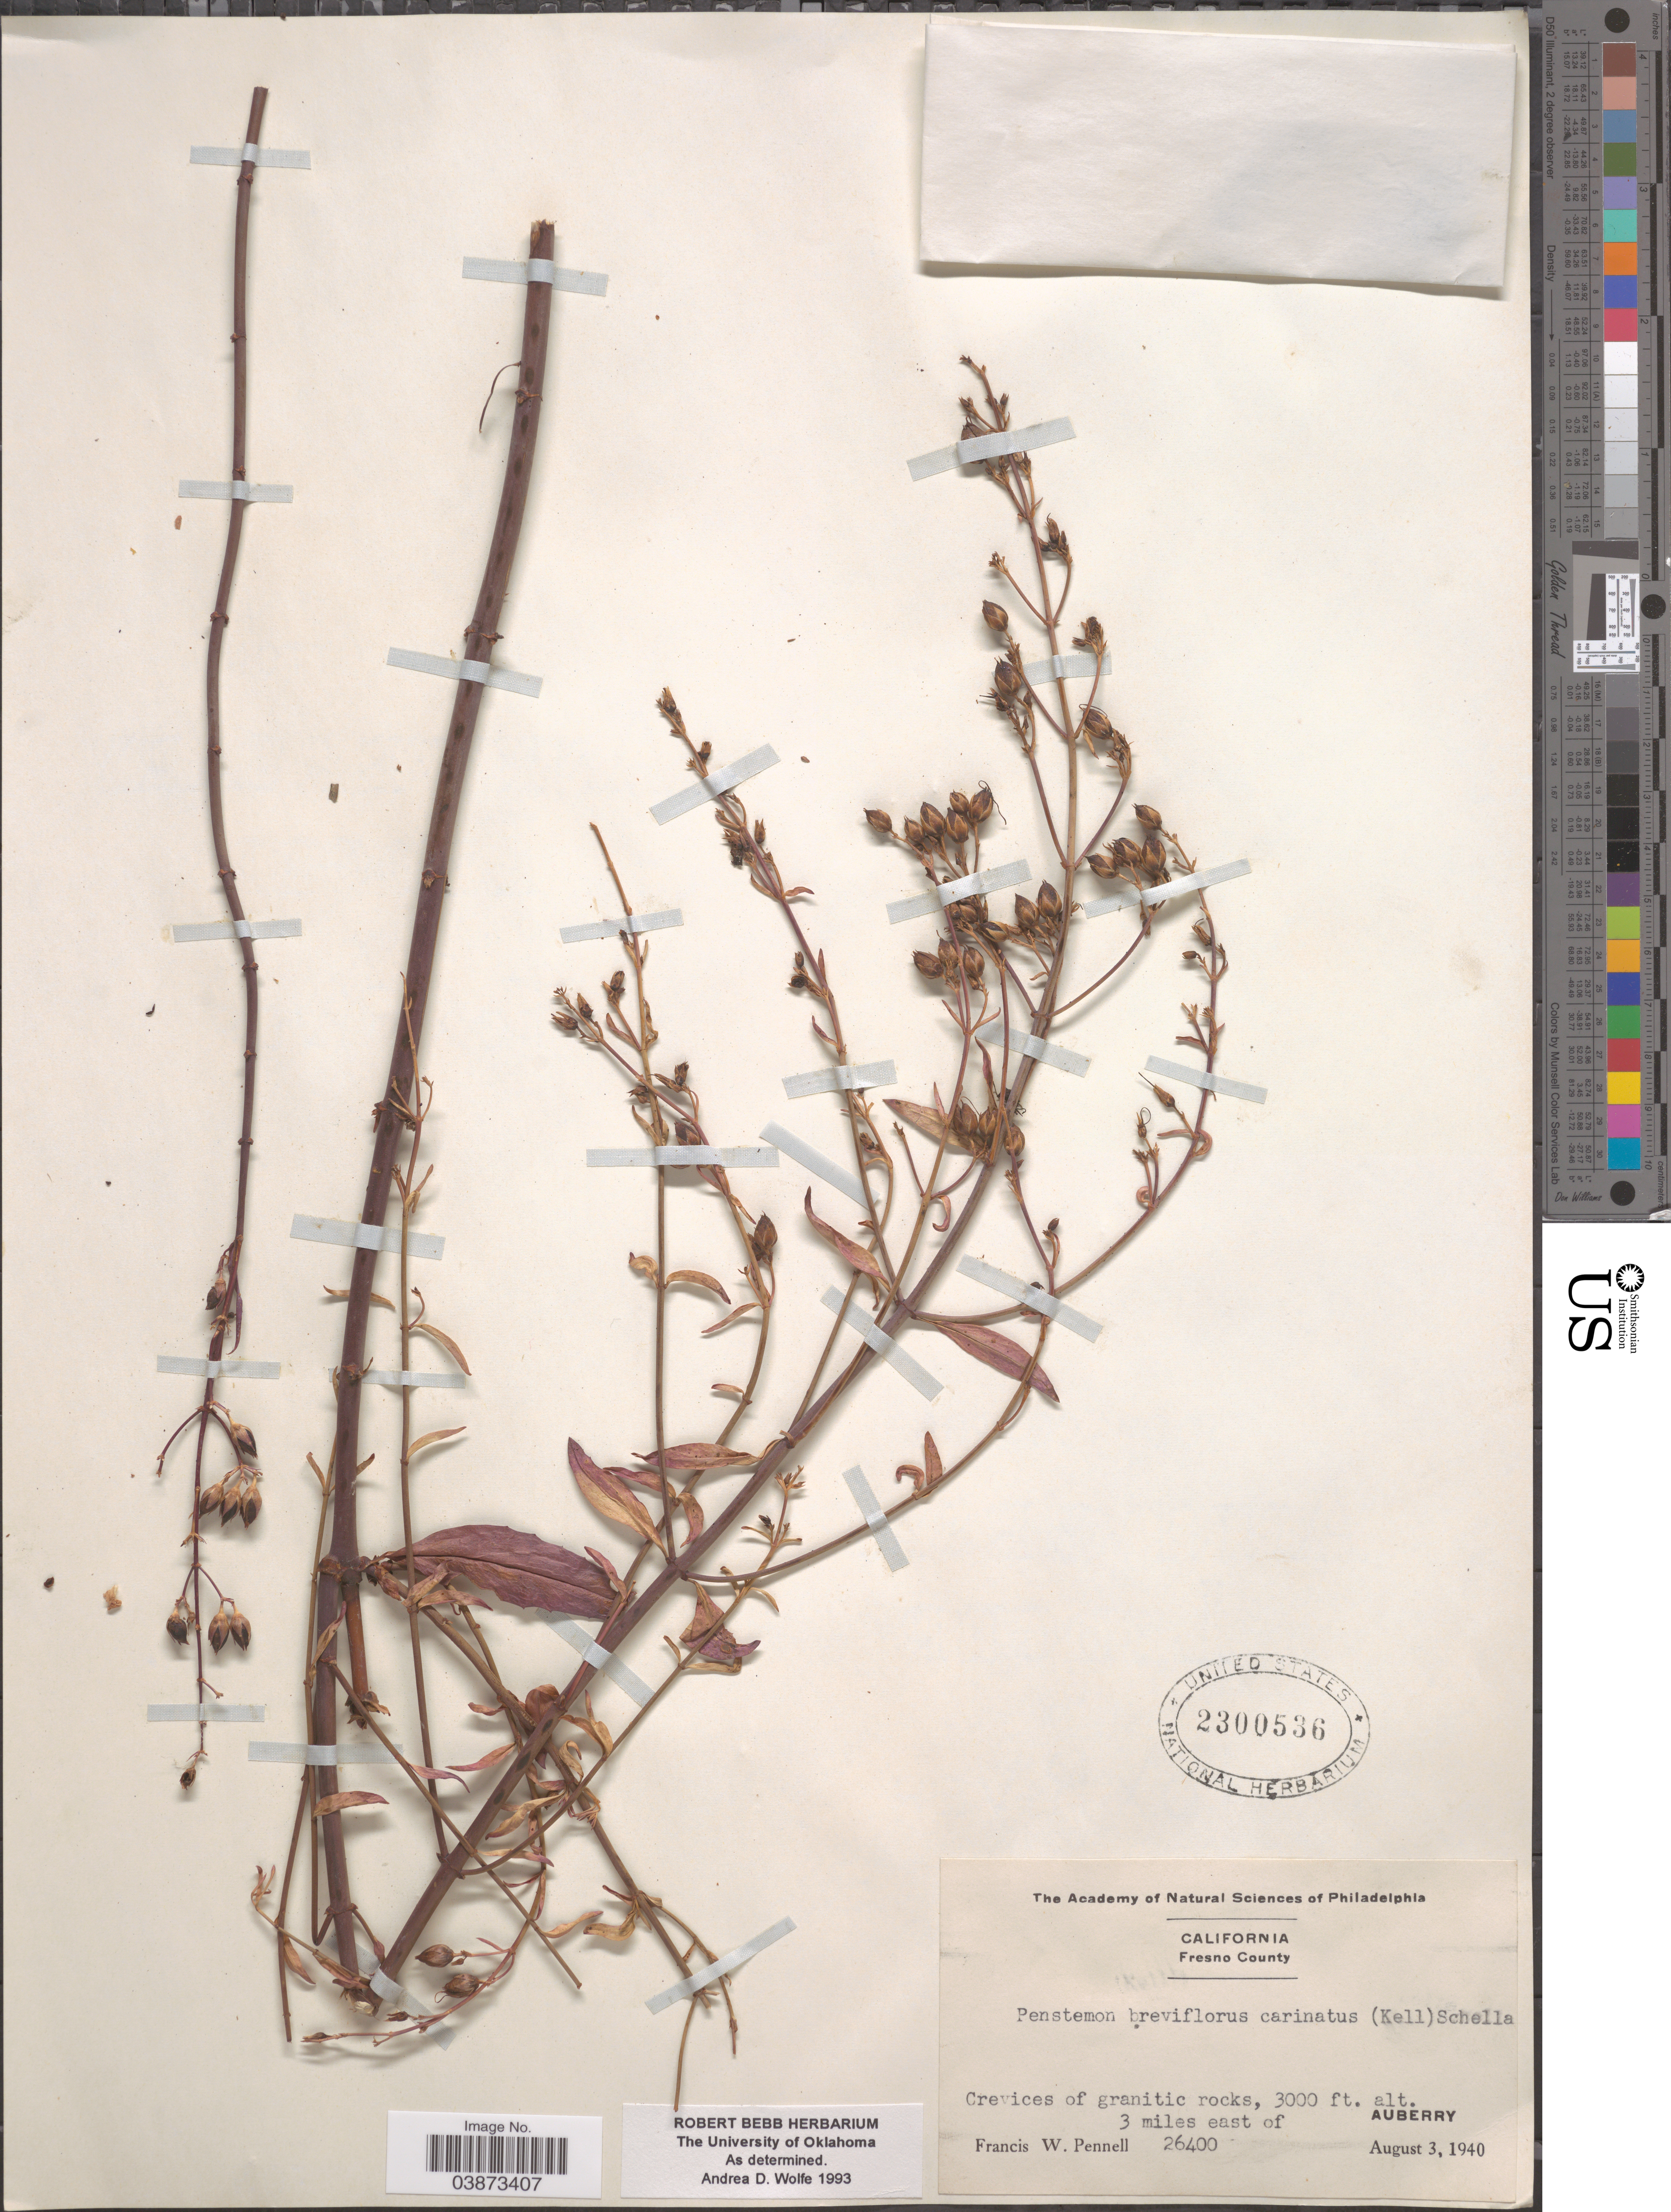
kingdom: Plantae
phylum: Tracheophyta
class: Magnoliopsida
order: Lamiales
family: Plantaginaceae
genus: Penstemon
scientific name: Penstemon breviflorus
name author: Lindl.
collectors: F. W. Pennell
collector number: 26400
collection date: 1940-08-03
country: United States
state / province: California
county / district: Fresno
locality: Fresno County. 3 miles east of Auberry.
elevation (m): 914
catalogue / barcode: US 2300536